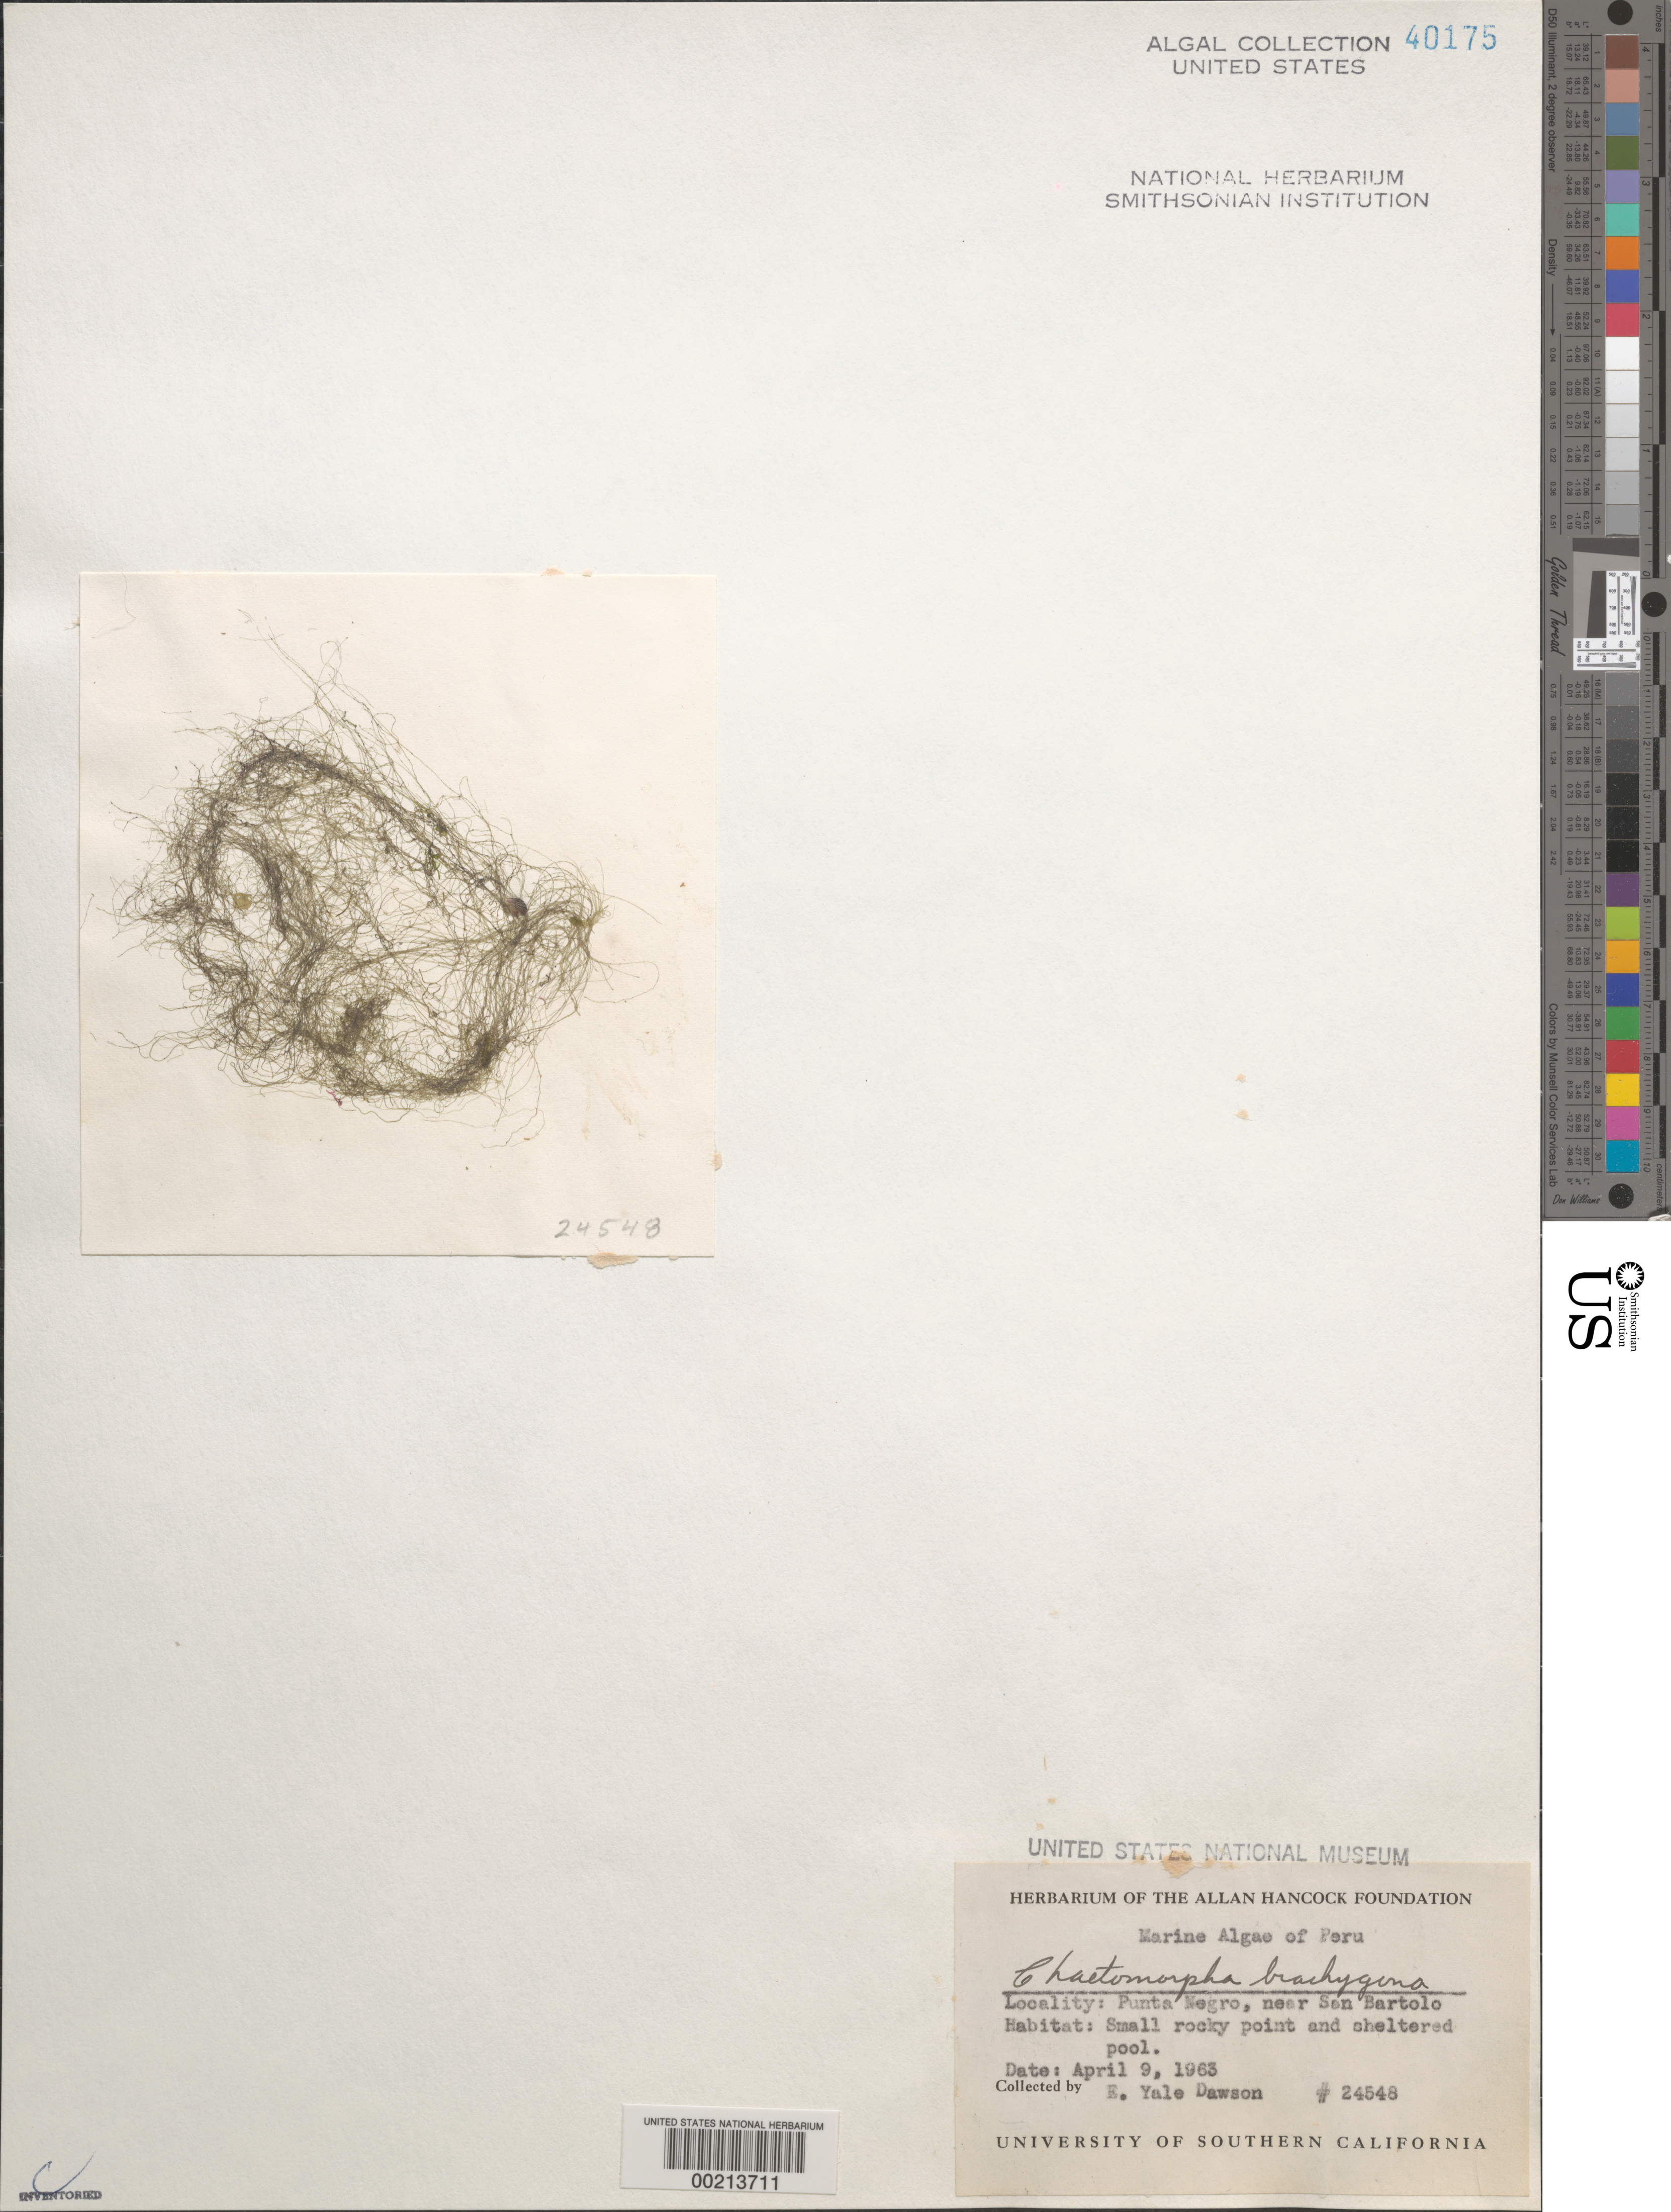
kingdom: Plantae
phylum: Chlorophyta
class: Ulvophyceae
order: Cladophorales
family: Cladophoraceae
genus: Chaetomorpha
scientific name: Chaetomorpha brachygona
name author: Harv.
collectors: E. Y. Dawson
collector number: EYD 24548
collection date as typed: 09 Apr 1963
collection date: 1963-04-09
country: Peru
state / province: Lima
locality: Punta negro, near san bartolo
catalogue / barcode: US 40175